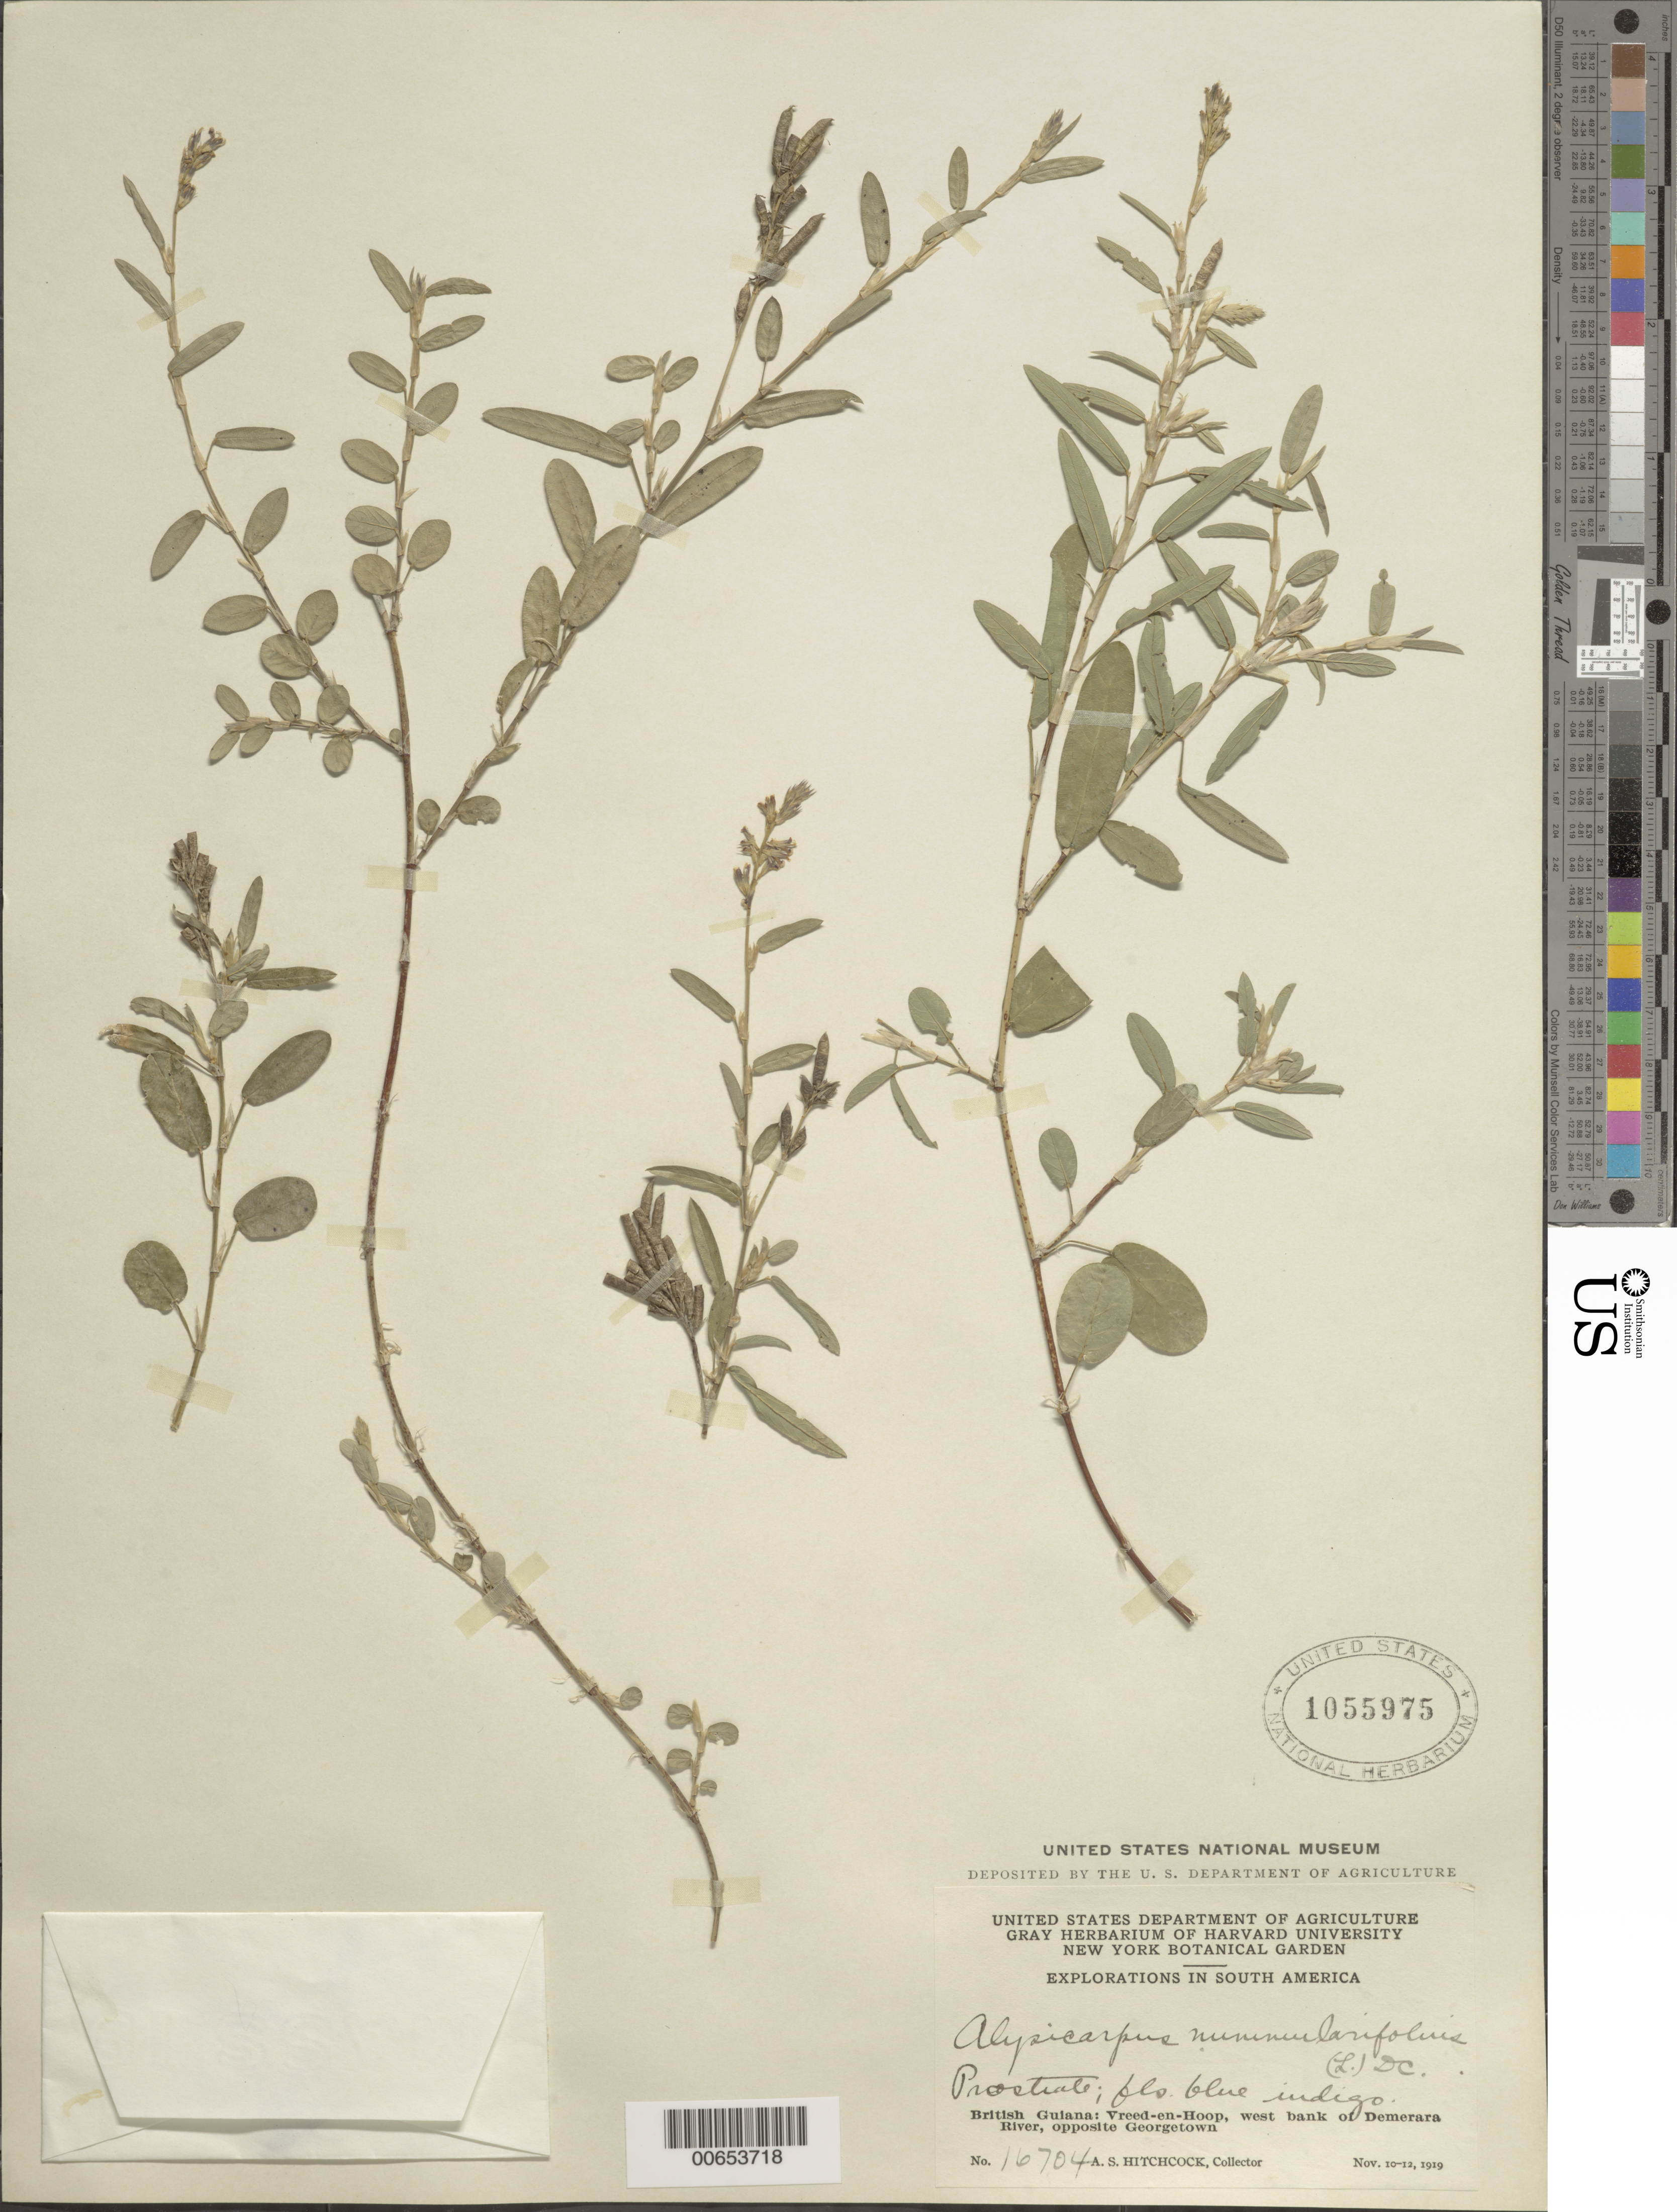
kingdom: Plantae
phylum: Tracheophyta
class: Magnoliopsida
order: Fabales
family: Fabaceae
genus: Alysicarpus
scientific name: Alysicarpus vaginalis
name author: (L.) DC.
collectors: A. S. Hitchcock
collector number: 16704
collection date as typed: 10-Nov-19 to 12-Nov-19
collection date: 1919-11-10/1919-11-12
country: Guyana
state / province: Essequibo Isl-W. Demerara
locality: Vreed-en-Hoop, W bank of Demerara R., opposite Georgetown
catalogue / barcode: US 1055975